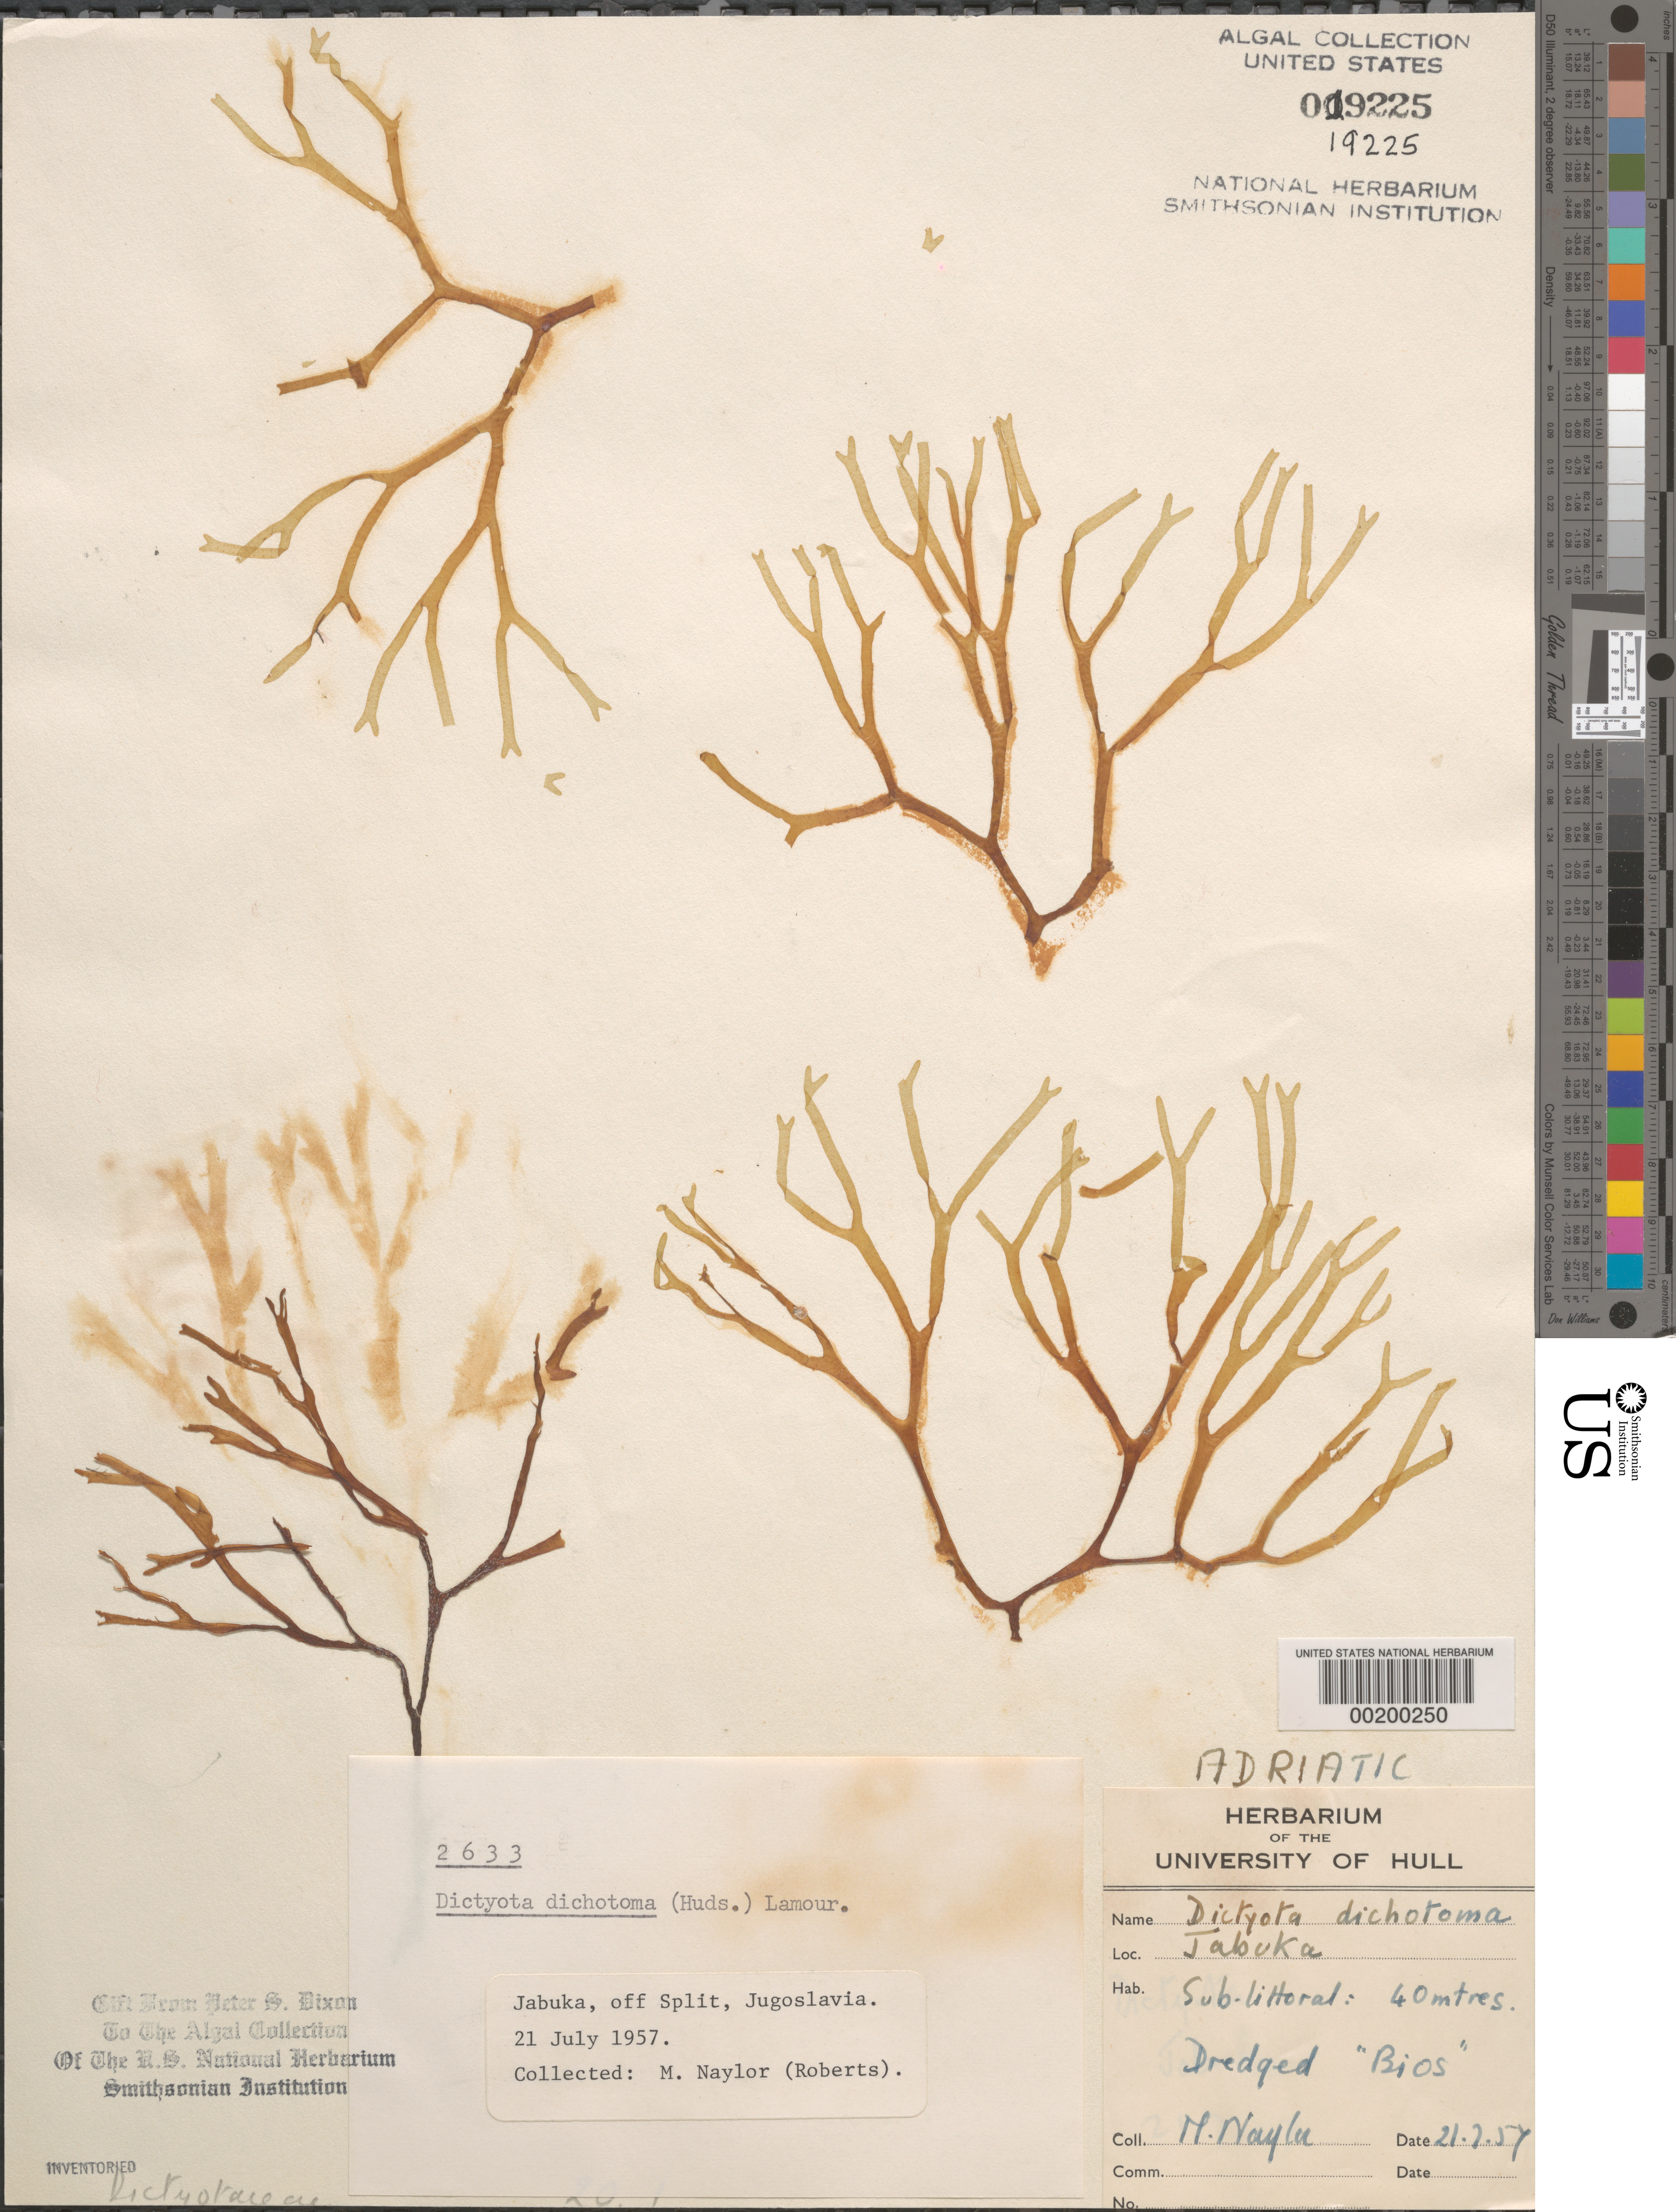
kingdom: Chromista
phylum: Ochrophyta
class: Phaeophyceae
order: Dictyotales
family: Dictyotaceae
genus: Dictyota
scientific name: Dictyota dichotoma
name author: (Huds.) J.V.Lamouroux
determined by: Dixon, P. S.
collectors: M. Roberts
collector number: PSD 2633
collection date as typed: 21 Jul 1957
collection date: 1957-07-21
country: Croatia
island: Jabuka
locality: Off Split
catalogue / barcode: US 19225